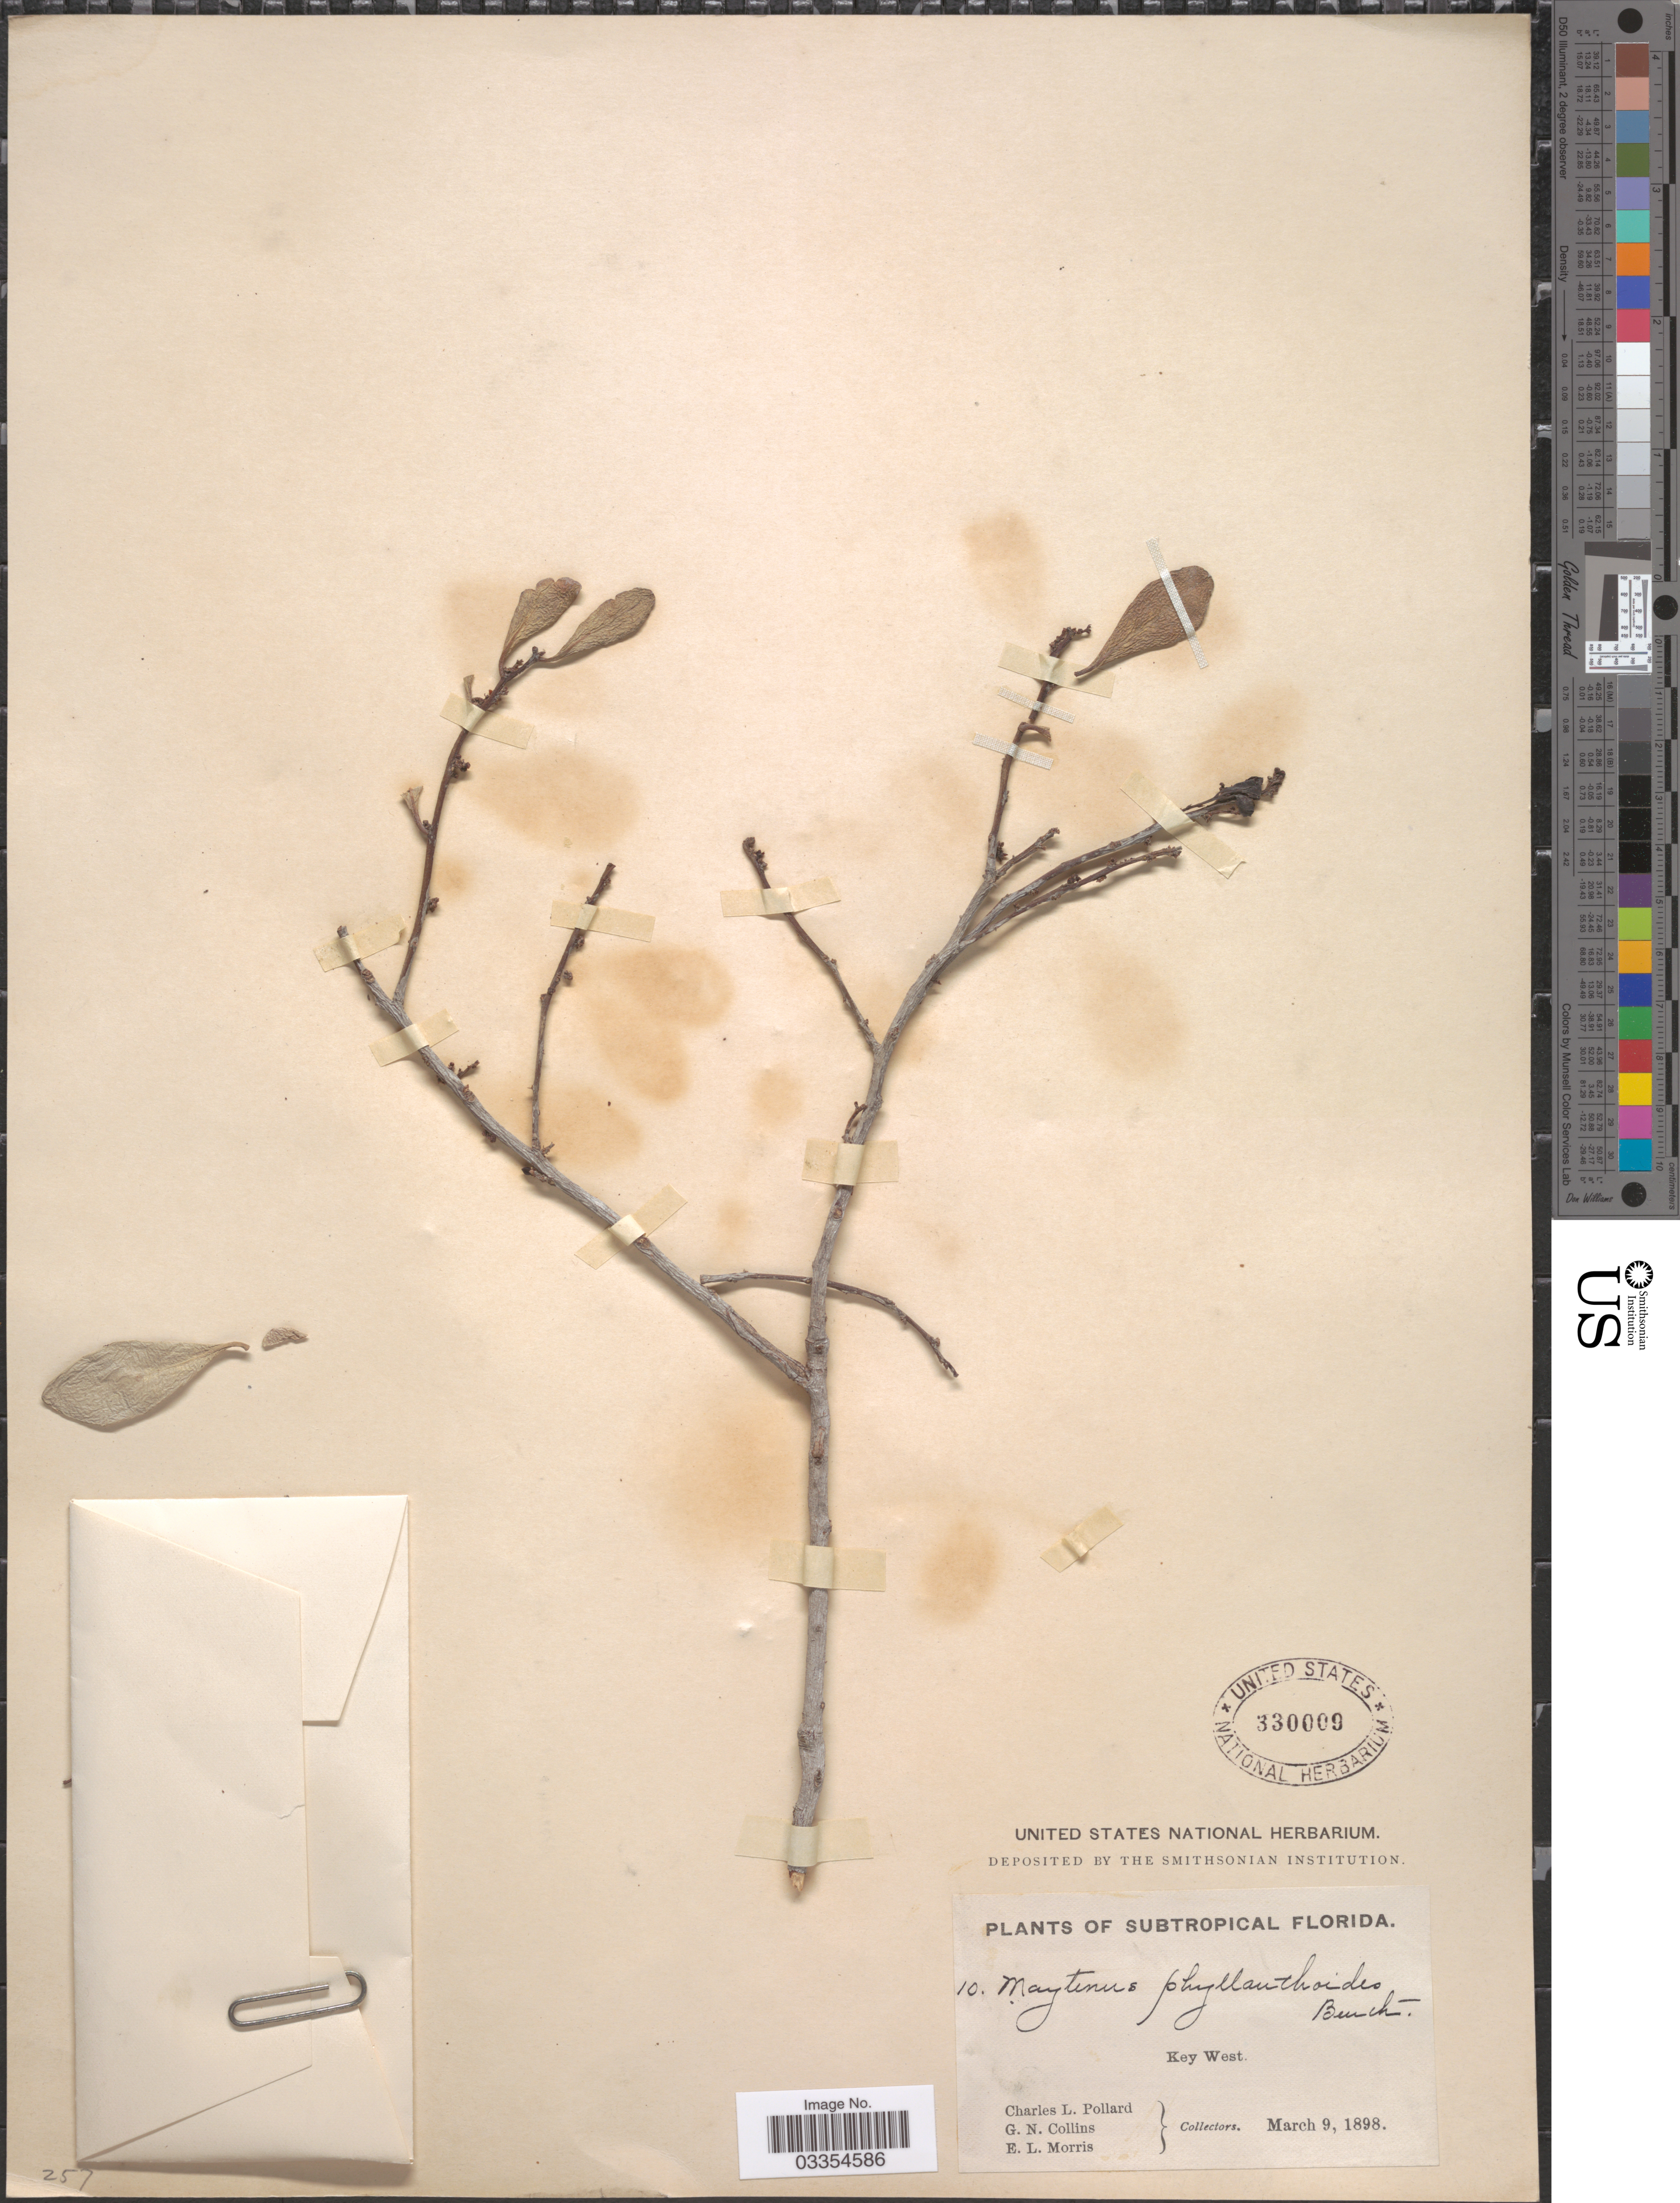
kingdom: Plantae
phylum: Tracheophyta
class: Magnoliopsida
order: Celastrales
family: Celastraceae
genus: Tricerma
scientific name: Tricerma phyllanthoides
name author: (Benth.) Lundell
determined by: Strong, Mark T., (BOT), Smithsonian Institution - National Museum of Natural History (UNITED STATES)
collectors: C. L. Pollard, G. Collins & E. Morris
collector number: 10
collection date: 1898-03-09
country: United States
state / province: Florida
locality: Subtropical Florida, Key West.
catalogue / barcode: US 330009